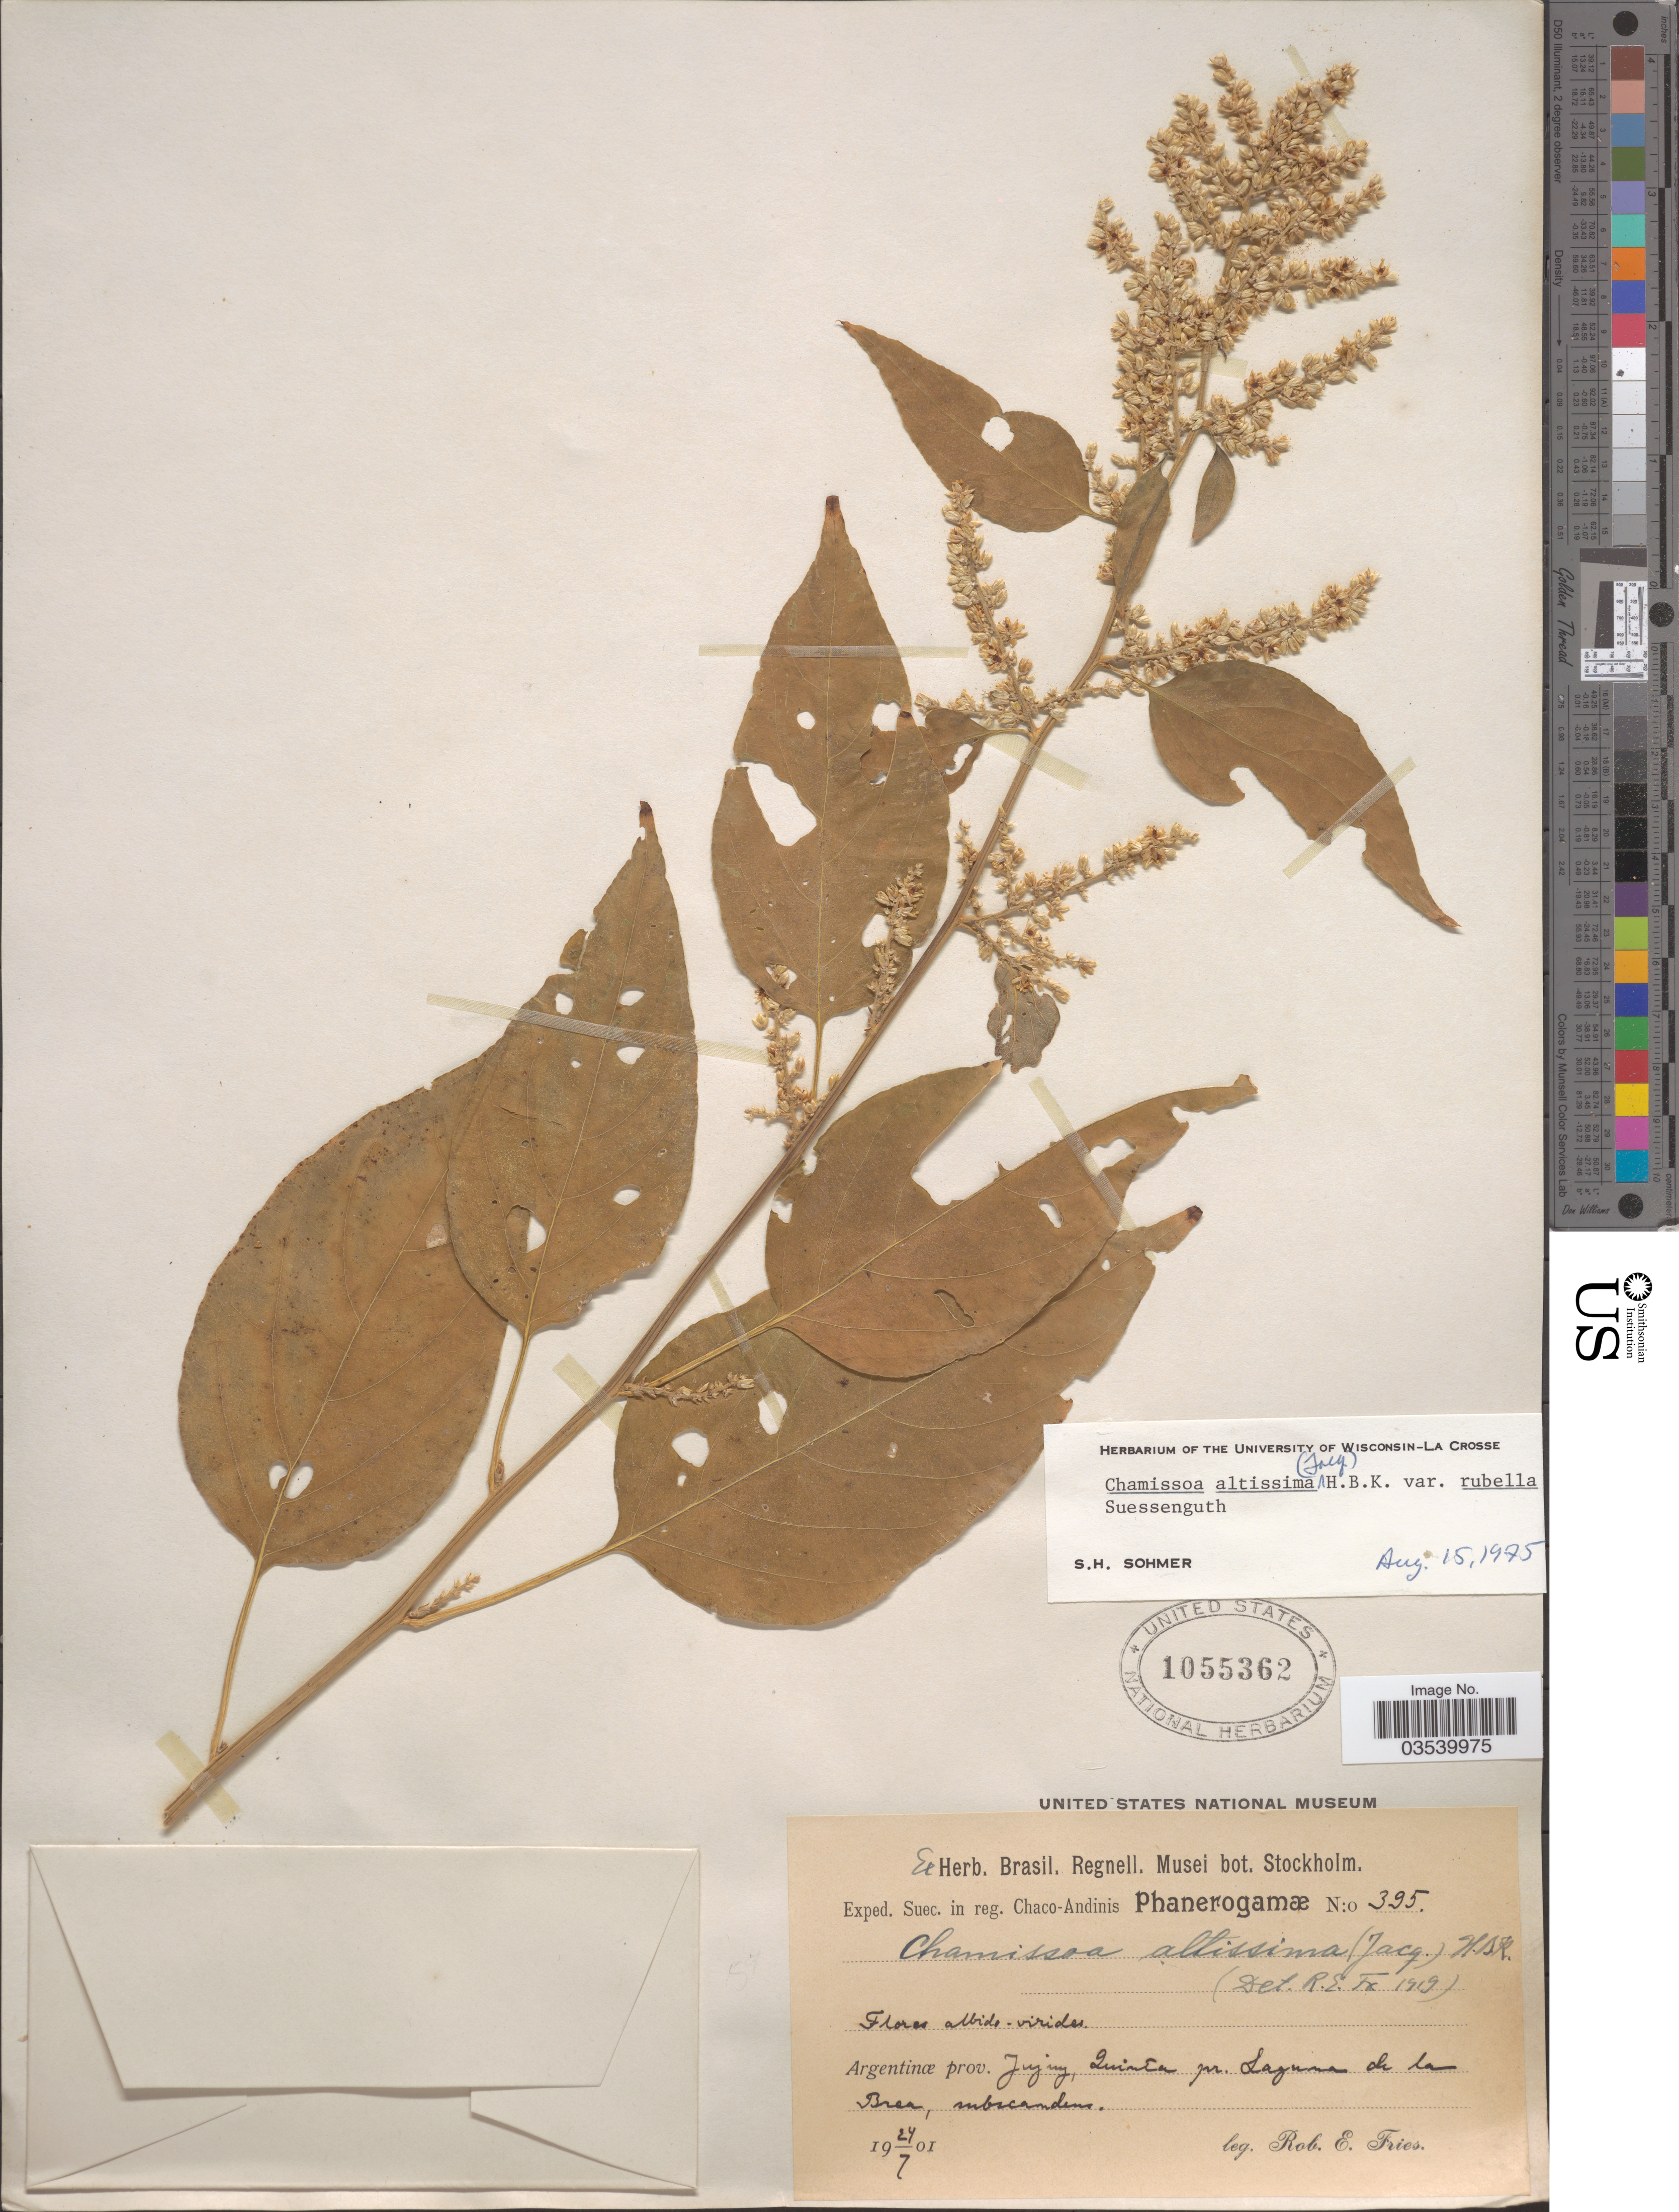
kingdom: Plantae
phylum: Tracheophyta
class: Magnoliopsida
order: Caryophyllales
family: Amaranthaceae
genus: Chamissoa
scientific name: Chamissoa altissima var. rubella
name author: Suess.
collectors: R. E. Fries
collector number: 395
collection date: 1901-07-24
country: Argentina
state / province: Jujuy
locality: Quinta pr. Laguna de la Brea.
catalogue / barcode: US 1055362